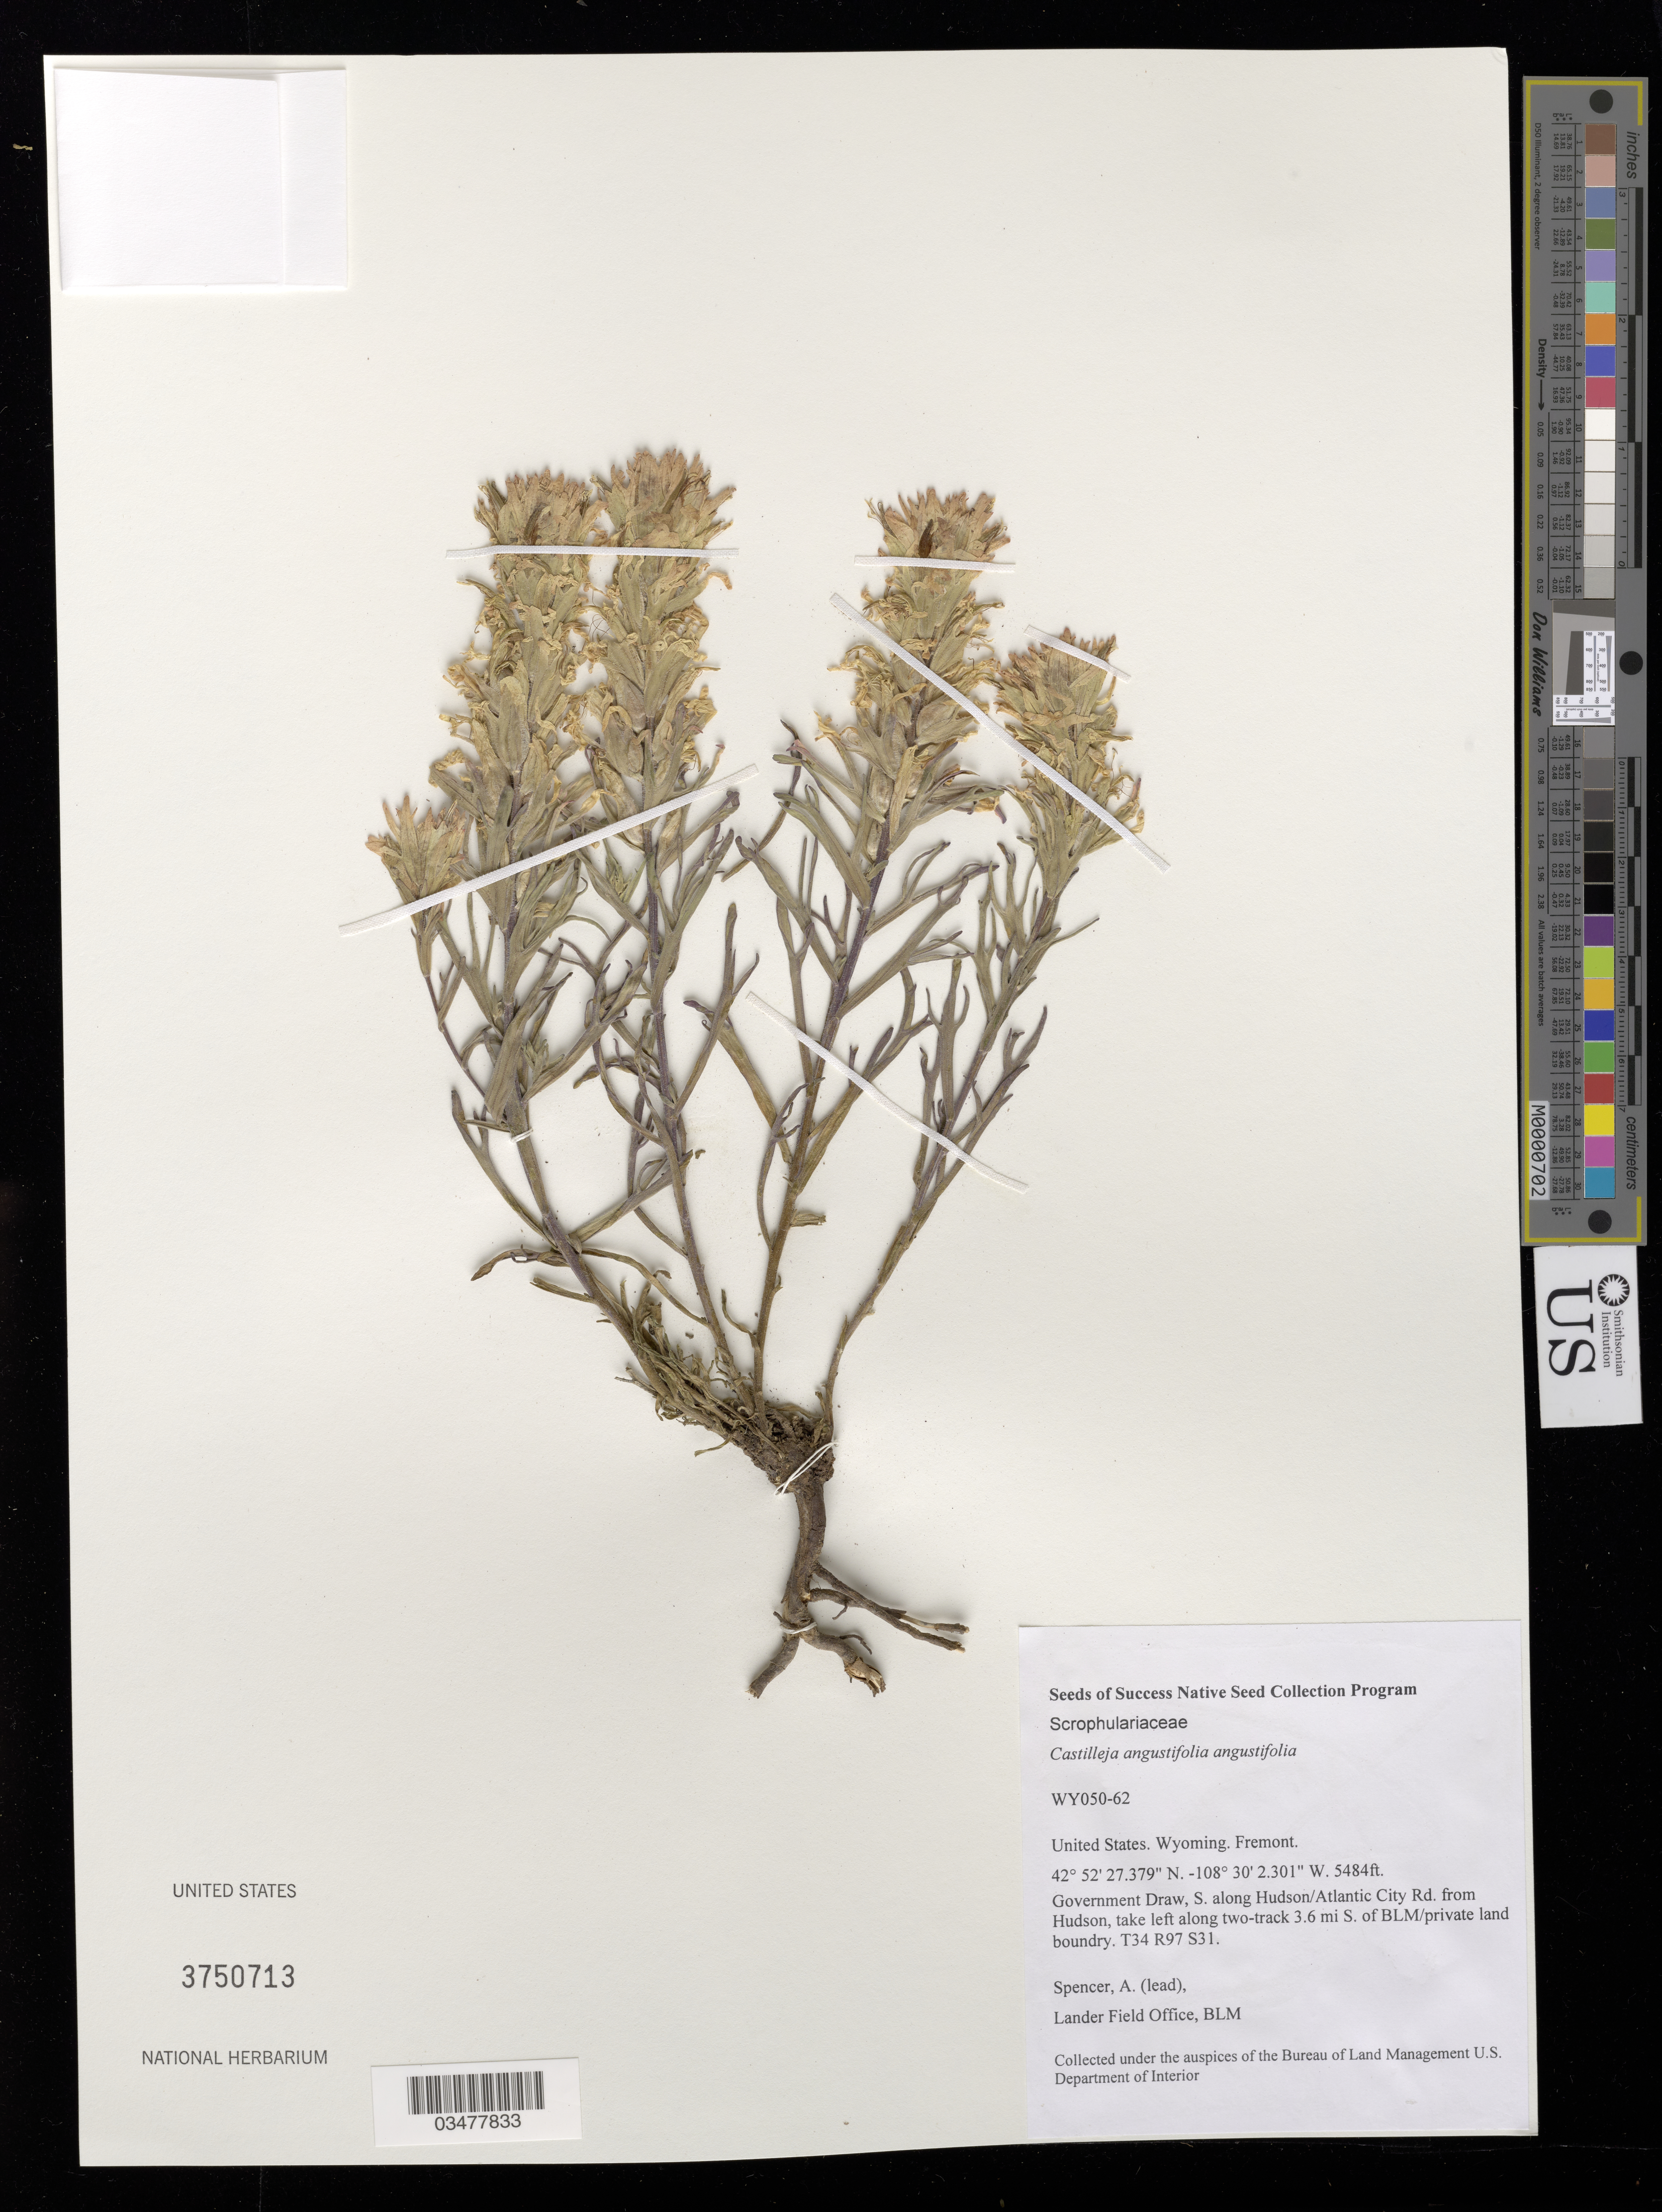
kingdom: Plantae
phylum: Tracheophyta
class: Magnoliopsida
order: Lamiales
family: Orobanchaceae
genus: Castilleja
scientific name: Castilleja angustifolia var. angustifolia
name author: (Nutt.) G. Don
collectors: A. Spencer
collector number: WY050-62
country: United States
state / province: Wyoming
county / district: Fremont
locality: Government Draw, along Hudson/Atlantic City Rd. T34 R97 S31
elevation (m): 1672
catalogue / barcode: US 3750713